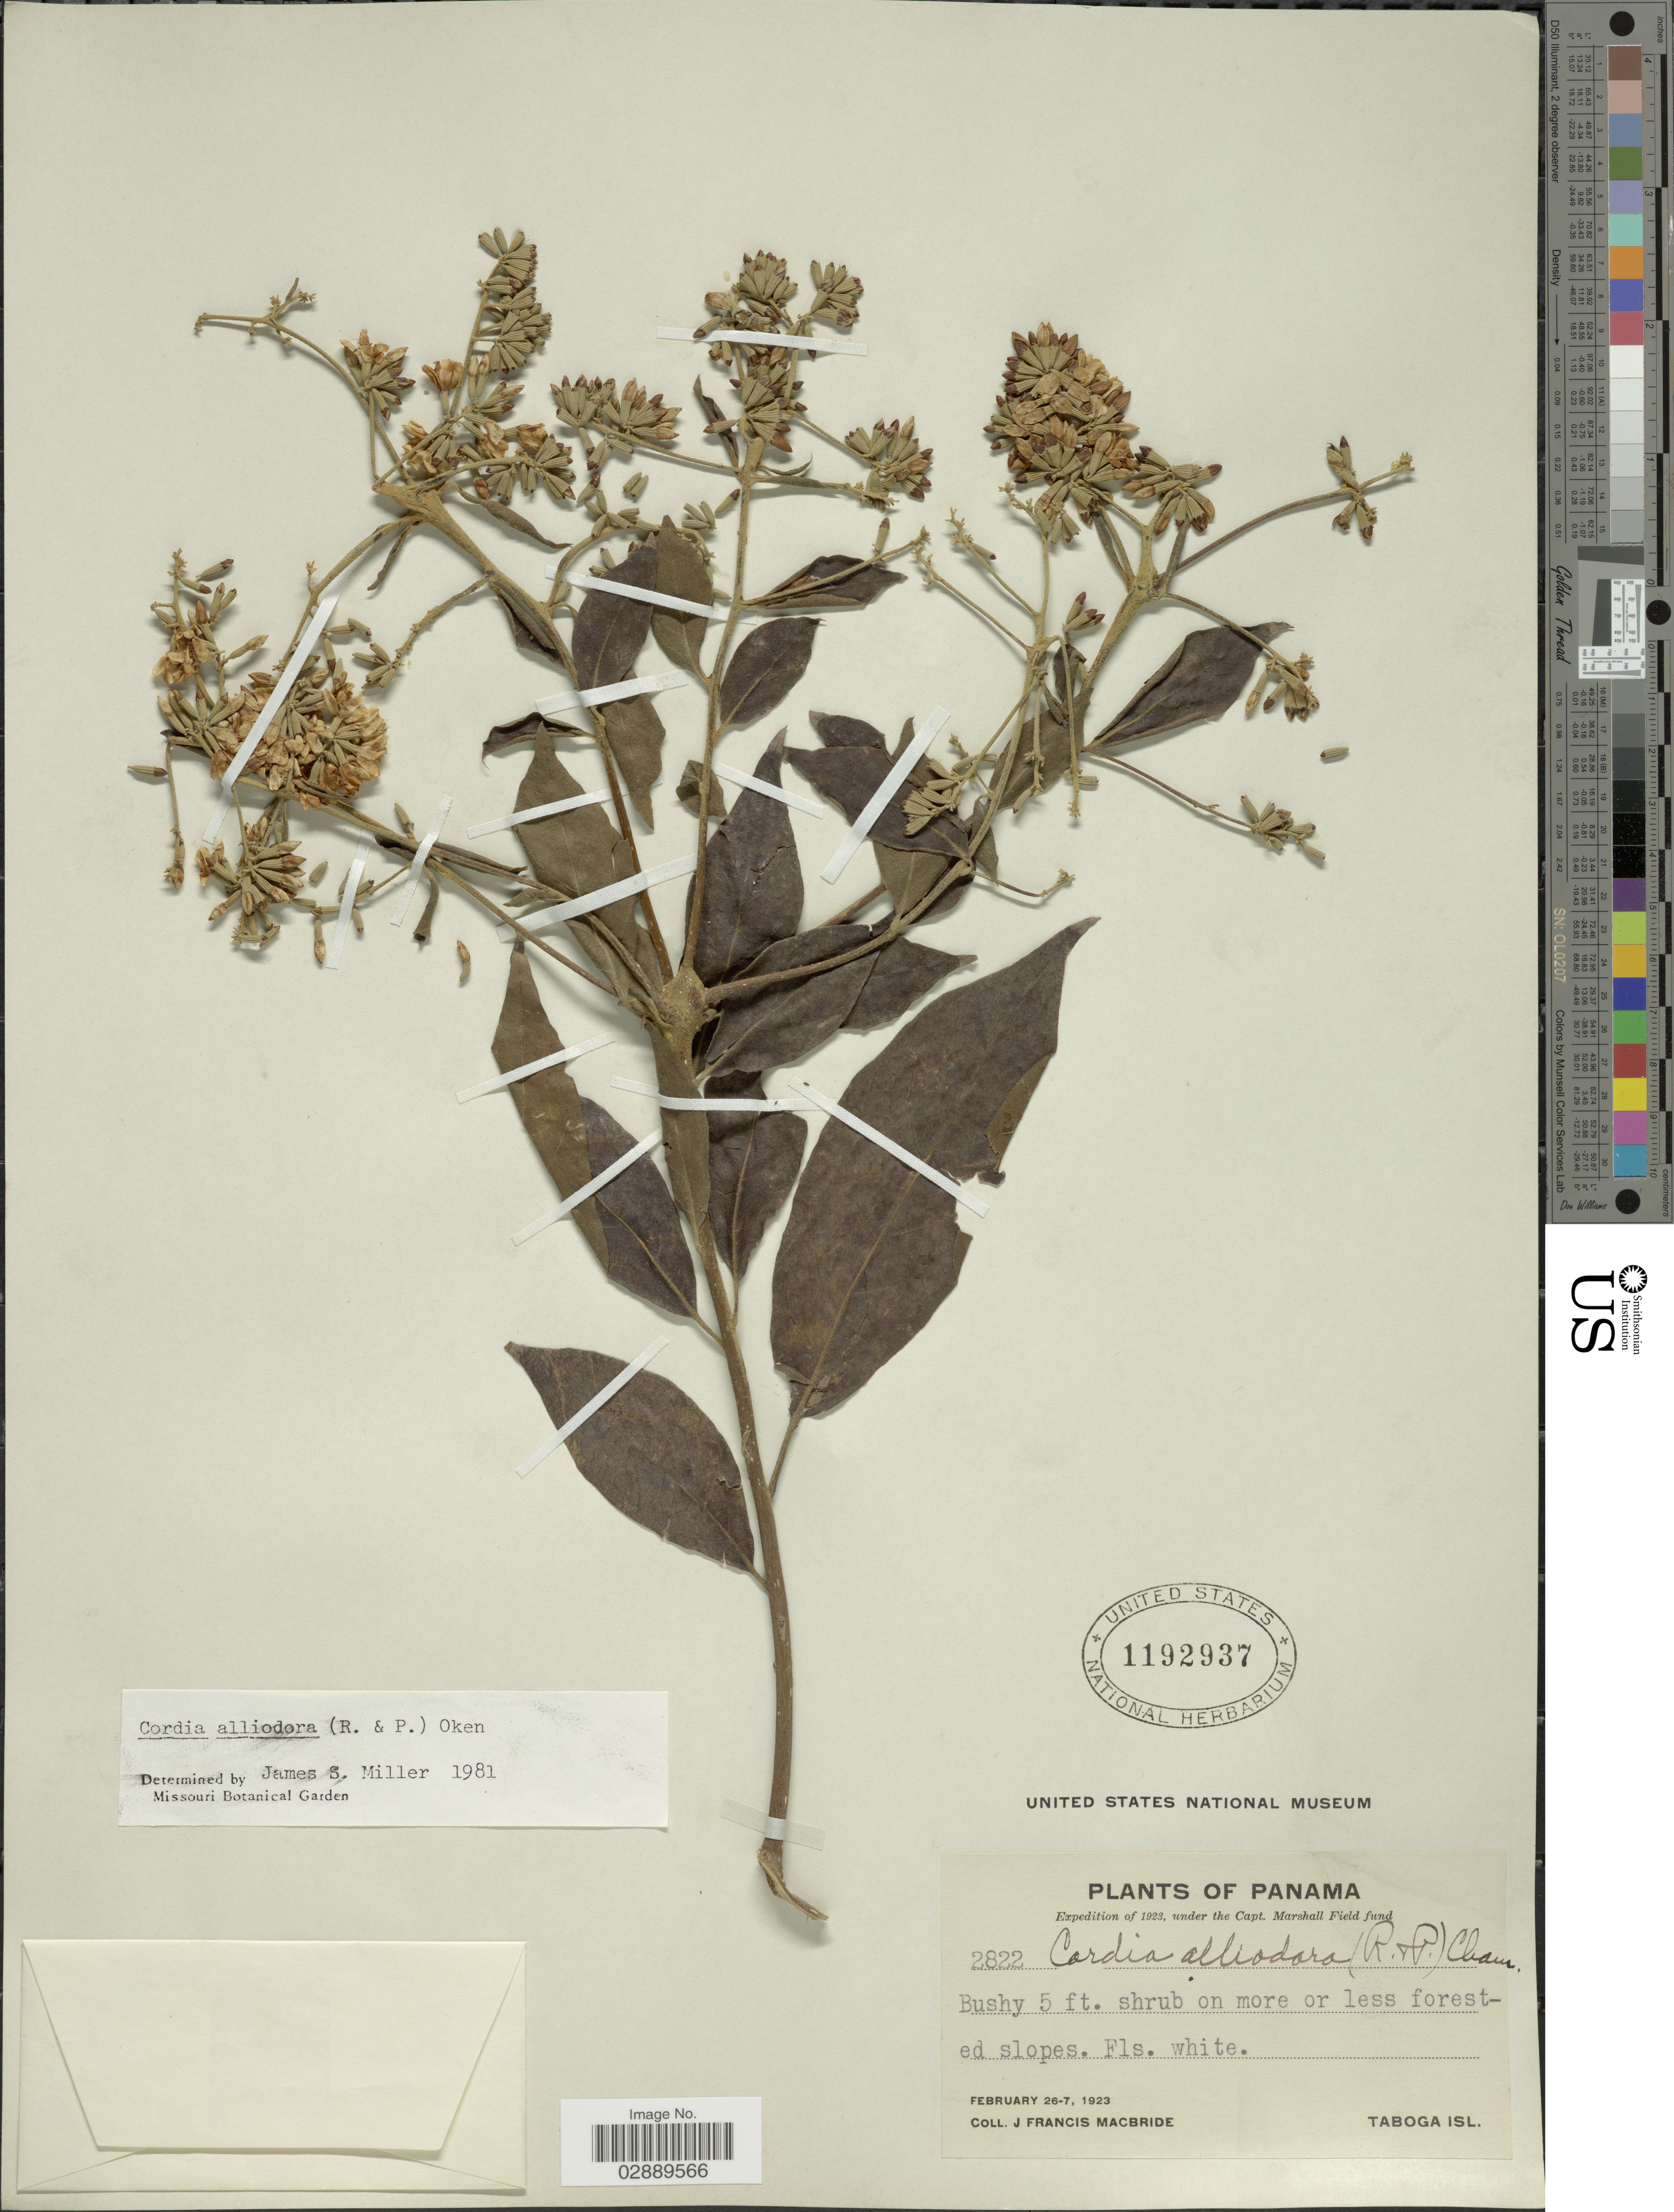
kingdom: Plantae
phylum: Tracheophyta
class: Magnoliopsida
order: Boraginales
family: Cordiaceae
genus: Cordia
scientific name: Cordia alliodora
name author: (Ruiz & Pav.) Oken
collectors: J. F. Macbride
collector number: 2822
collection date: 1923-02-26/1923-02-27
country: Panama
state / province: Panamá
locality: Taboga Isl.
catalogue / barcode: US 1192937